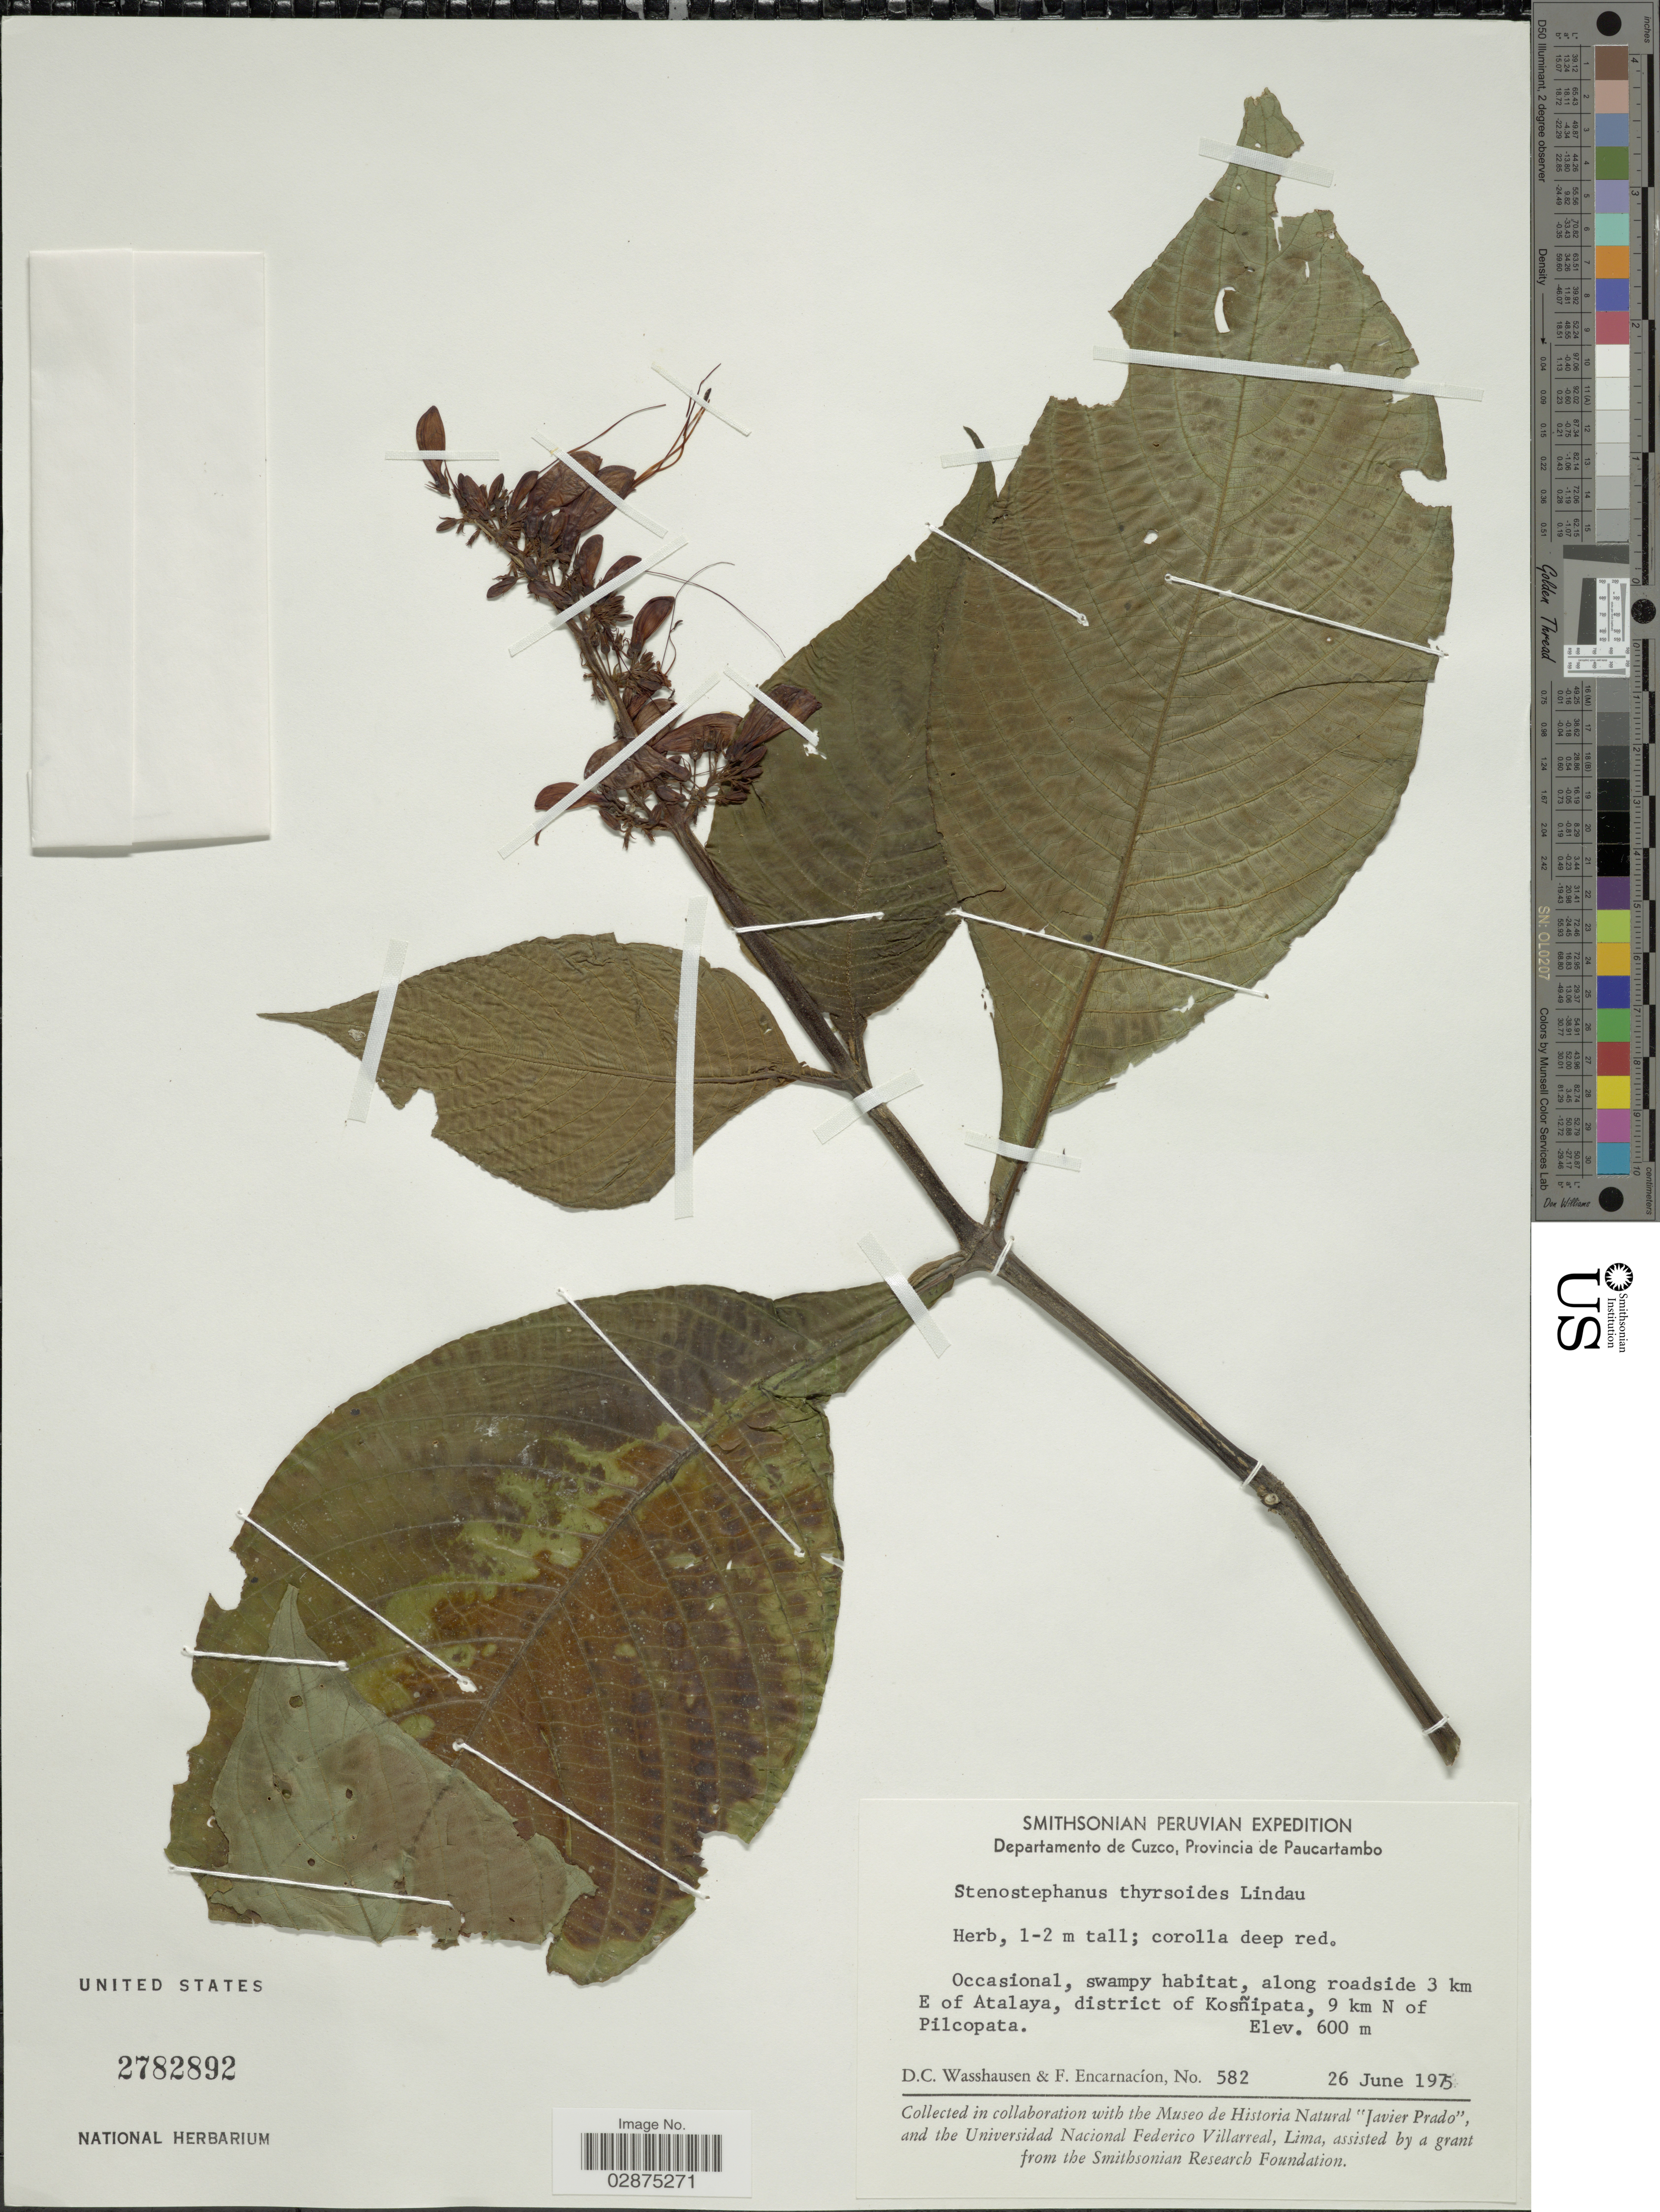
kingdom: Plantae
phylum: Tracheophyta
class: Magnoliopsida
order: Lamiales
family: Acanthaceae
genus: Stenostephanus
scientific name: Stenostephanus longistaminus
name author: (Ruiz & Pav.) V.M. Baum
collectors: D. C. Wasshausen & F. Encarnación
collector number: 582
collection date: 1975-06-26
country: Peru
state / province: Cusco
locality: Departamento de Cuzco, Provincia de Paucartambo. Along roadside 3 km E of Atalaya, district of Kosñipata, 9 km N of Pilcopata.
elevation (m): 600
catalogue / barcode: US 2782892